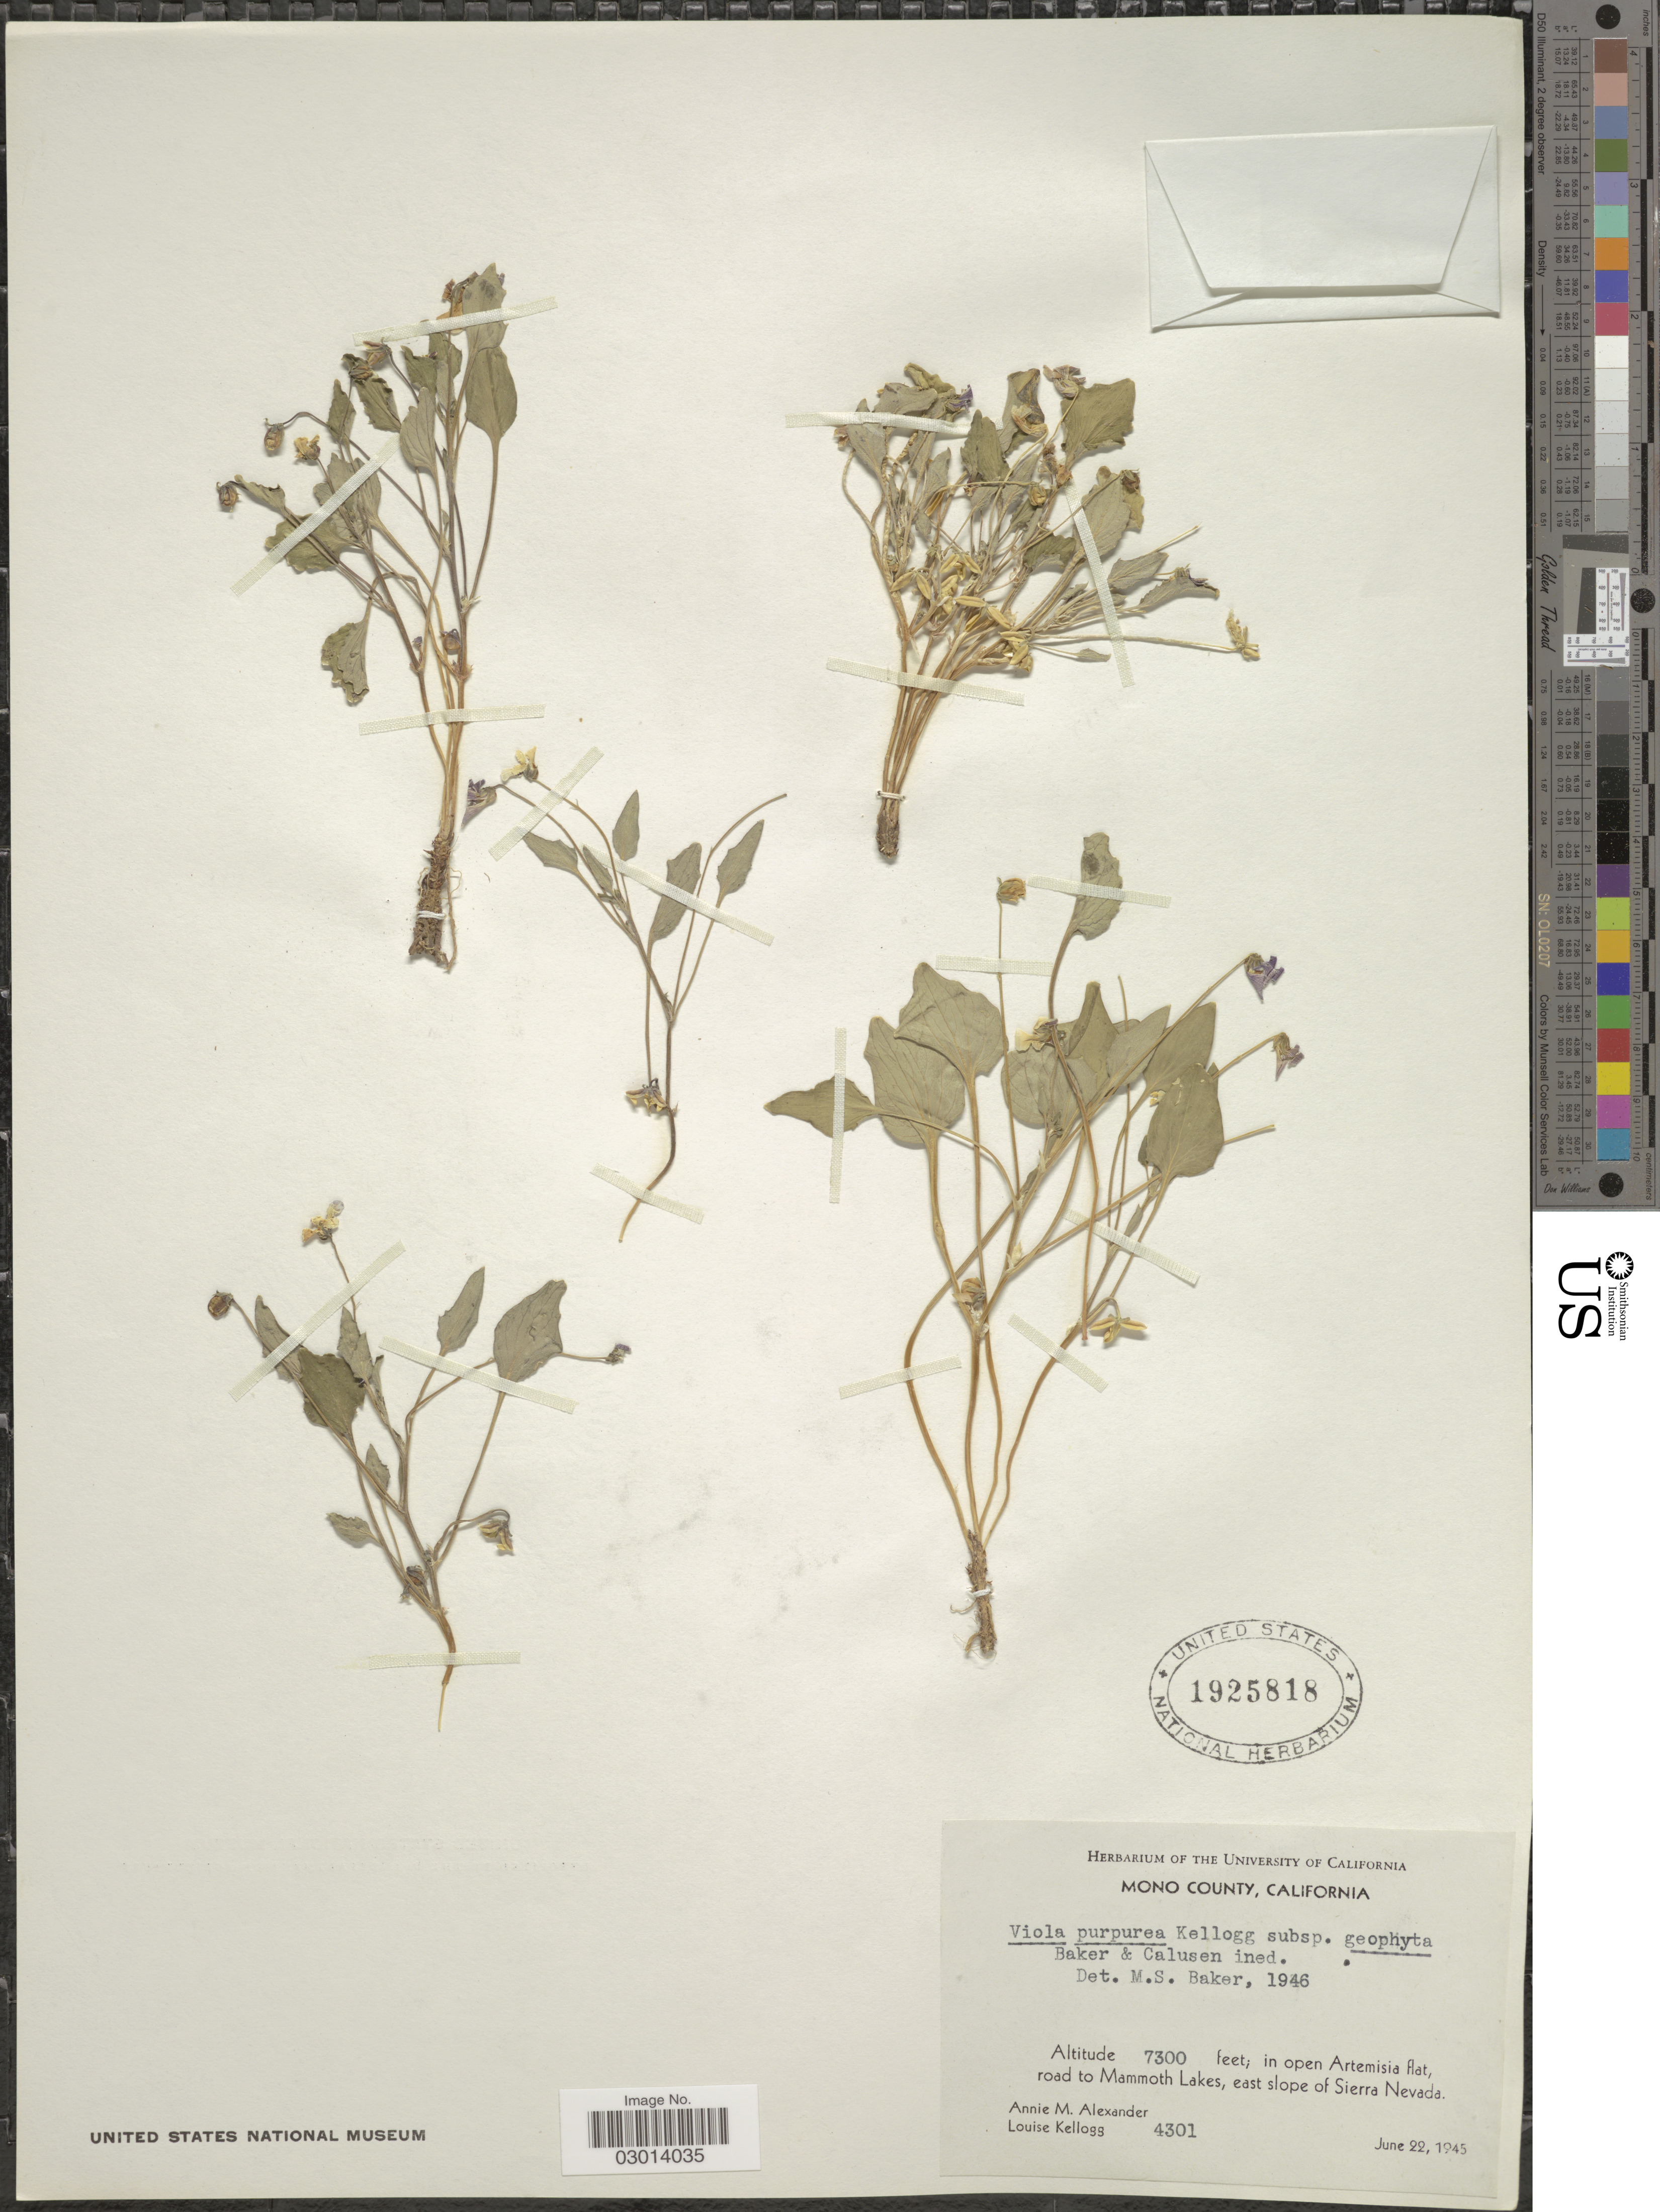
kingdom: Plantae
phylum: Tracheophyta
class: Magnoliopsida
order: Malpighiales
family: Violaceae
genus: Viola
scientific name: Viola purpurea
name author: Kellogg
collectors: A. M. Alexander & L. Kellogg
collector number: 4301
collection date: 1945-06-22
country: United States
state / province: California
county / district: Mono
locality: Mono County. In open Artemisia flat, road to Mammoth Lakes, east slope of Sierra Nevada.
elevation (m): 2225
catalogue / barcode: US 1925818